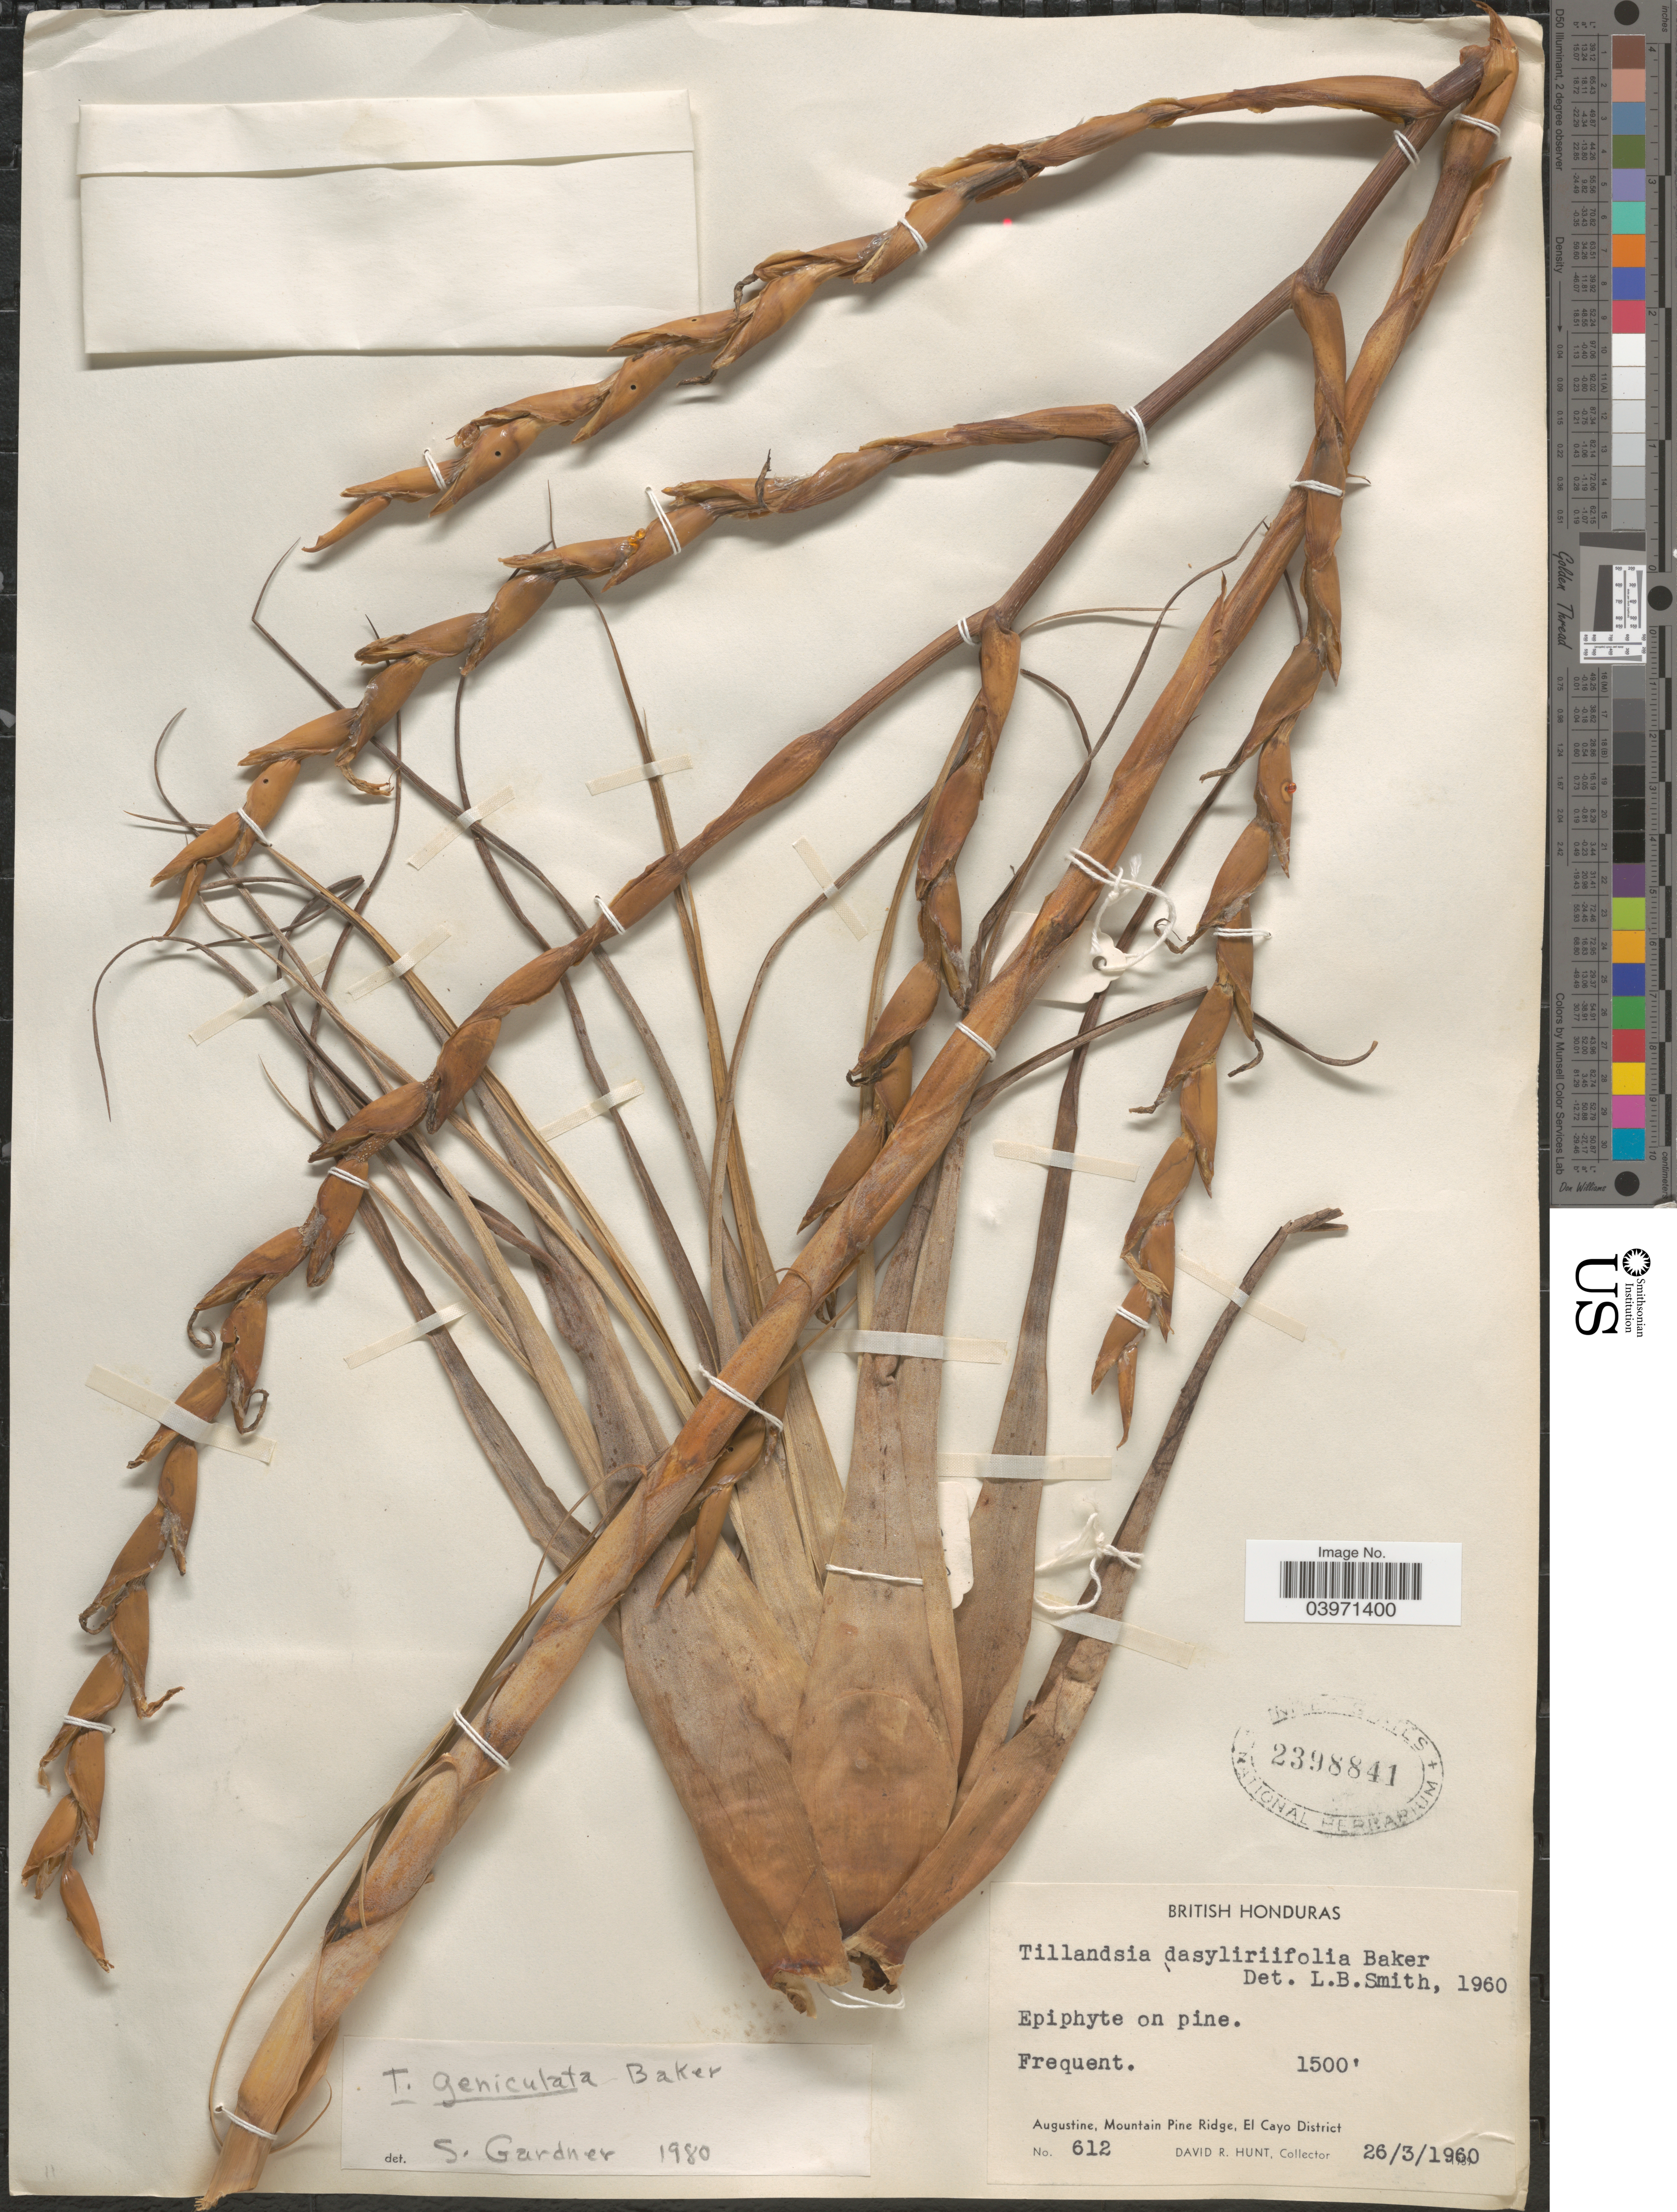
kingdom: Plantae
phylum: Tracheophyta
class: Liliopsida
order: Poales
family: Bromeliaceae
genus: Tillandsia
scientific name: Tillandsia limbata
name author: Schltdl.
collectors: D. Hunt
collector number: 612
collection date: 1960-03-26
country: Belize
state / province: Cayo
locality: British Honduras. Augustine, Mountain Pine Ridge, El Cayo District.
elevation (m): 457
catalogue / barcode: US 2398841